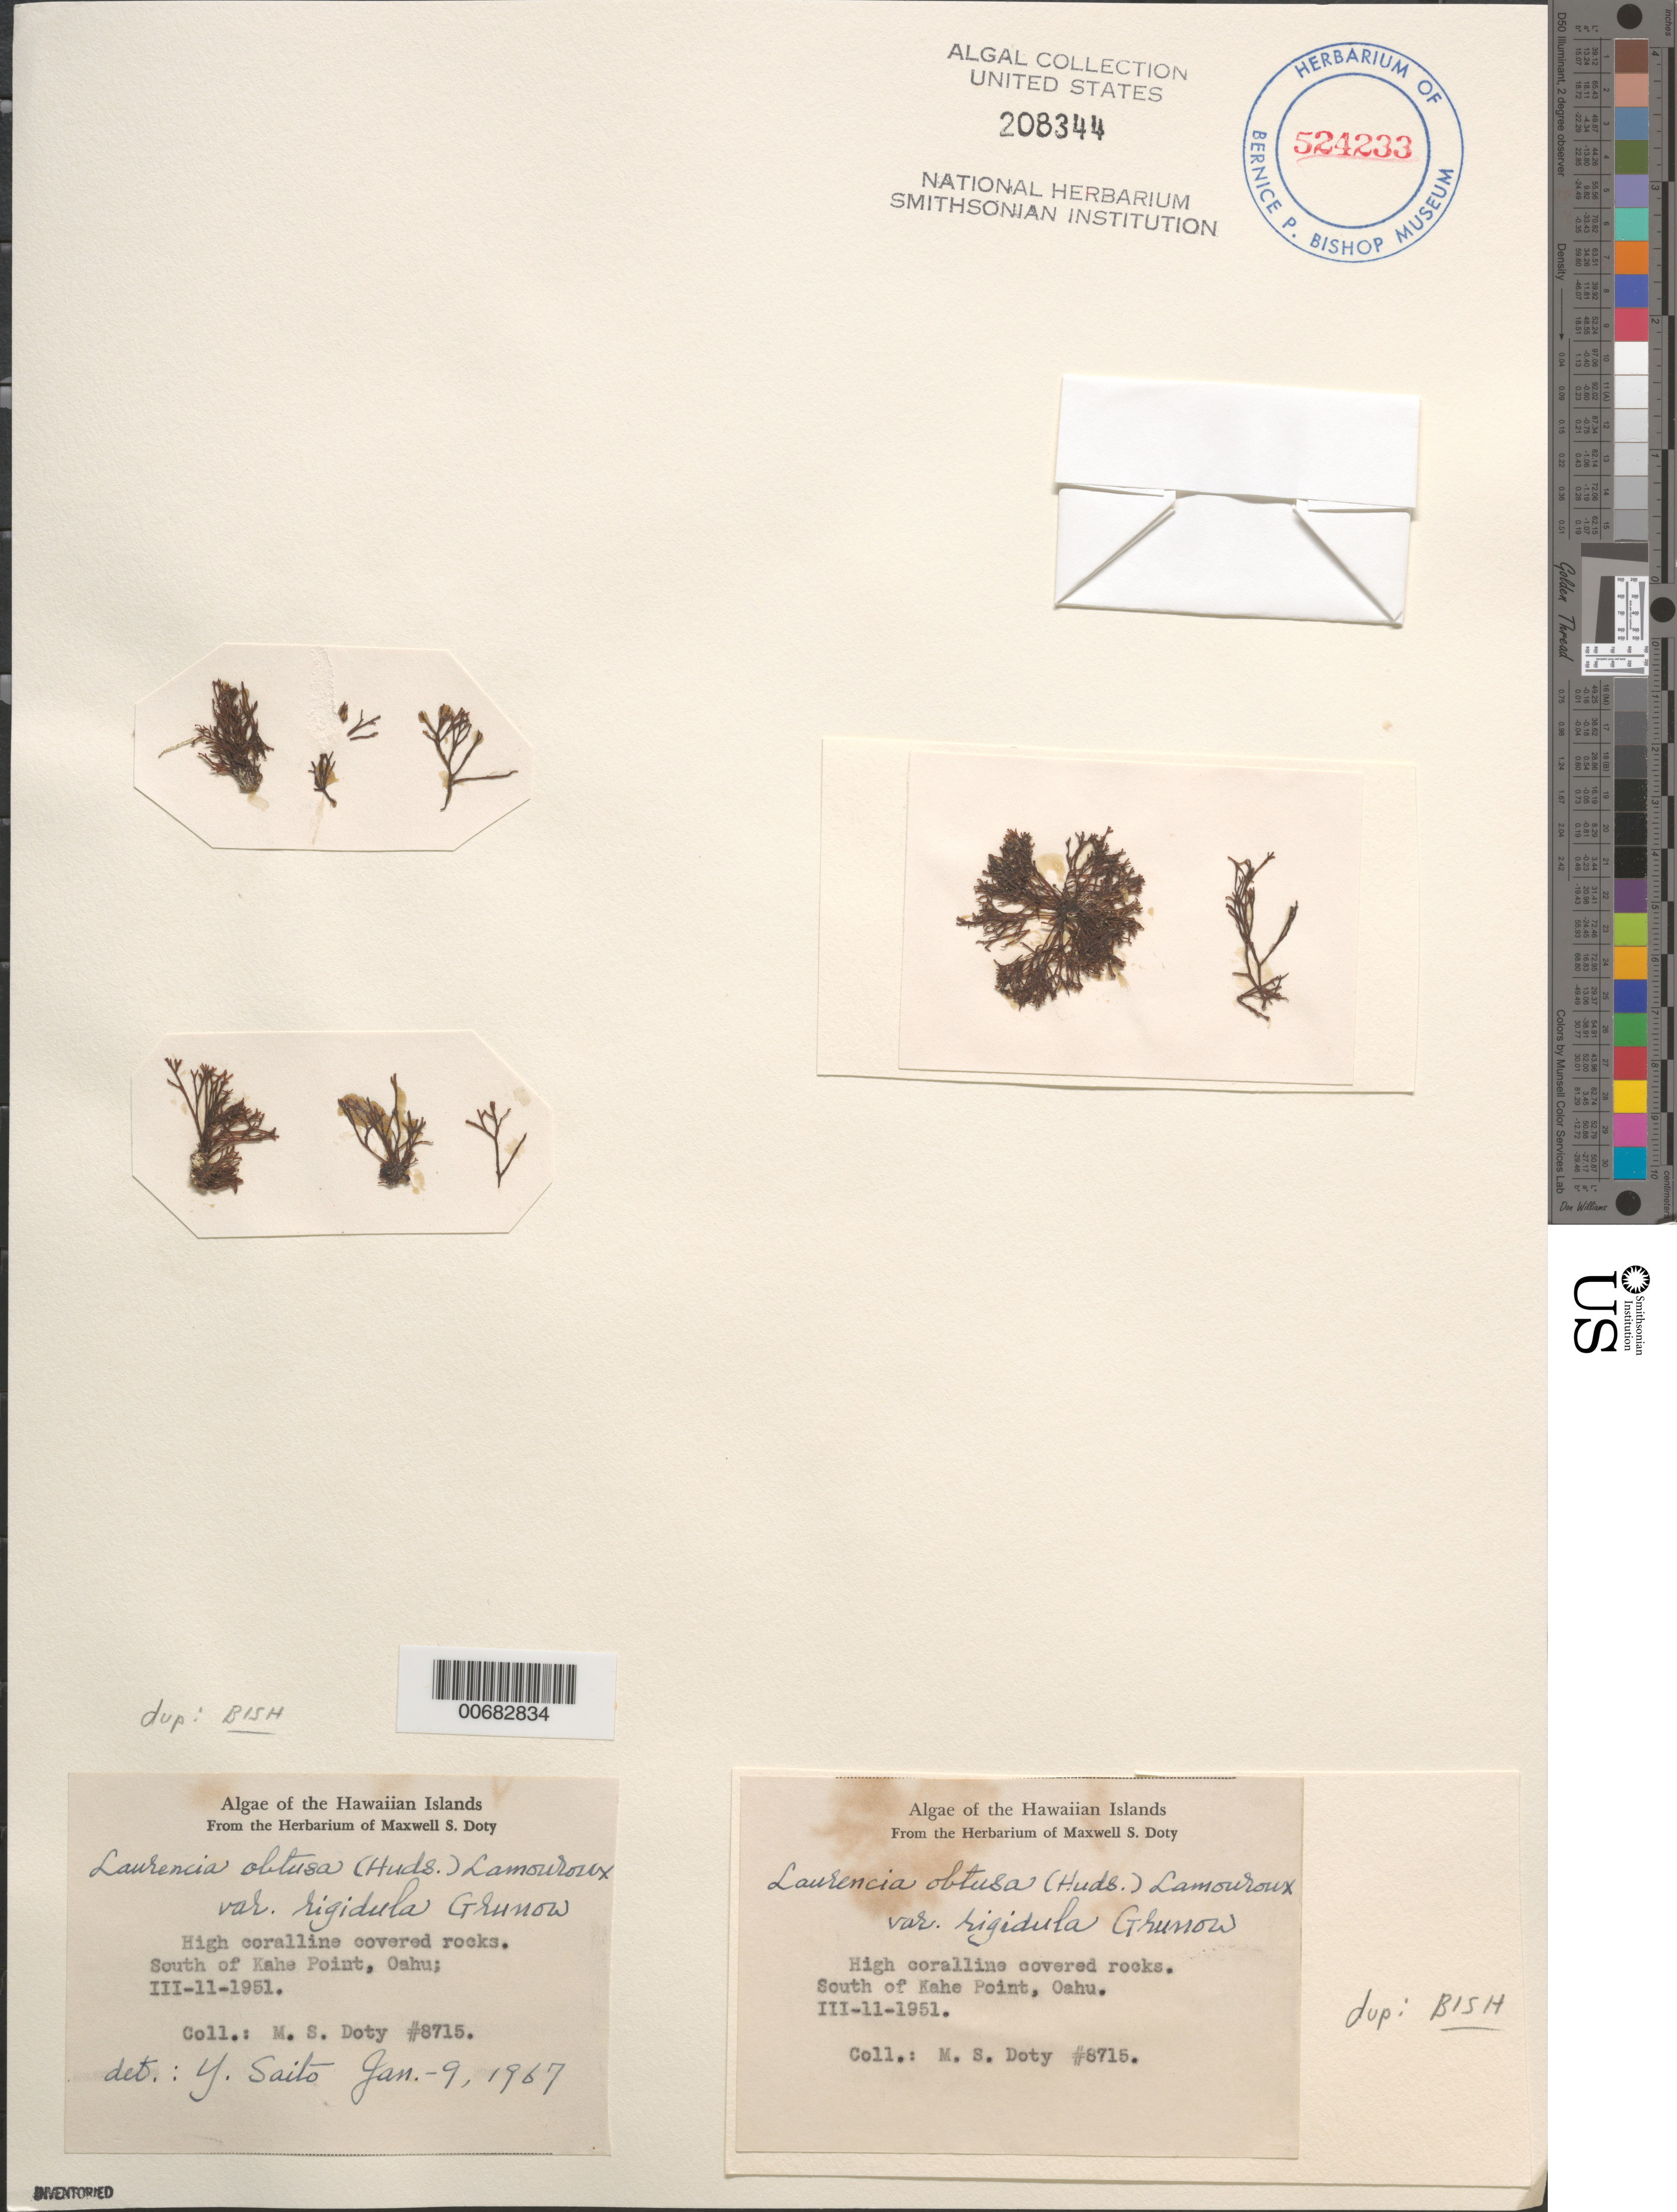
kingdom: Plantae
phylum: Rhodophyta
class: Florideophyceae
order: Ceramiales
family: Rhodomelaceae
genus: Laurencia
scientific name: Laurencia obtusa var. rigidula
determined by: Saito, Y.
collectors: M. S. Doty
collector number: MSD 8715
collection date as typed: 11 Mar 1951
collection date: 1951-03-11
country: United States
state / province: Hawaii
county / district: Honolulu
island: Oahu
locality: South of Kahe Point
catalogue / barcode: US 208344